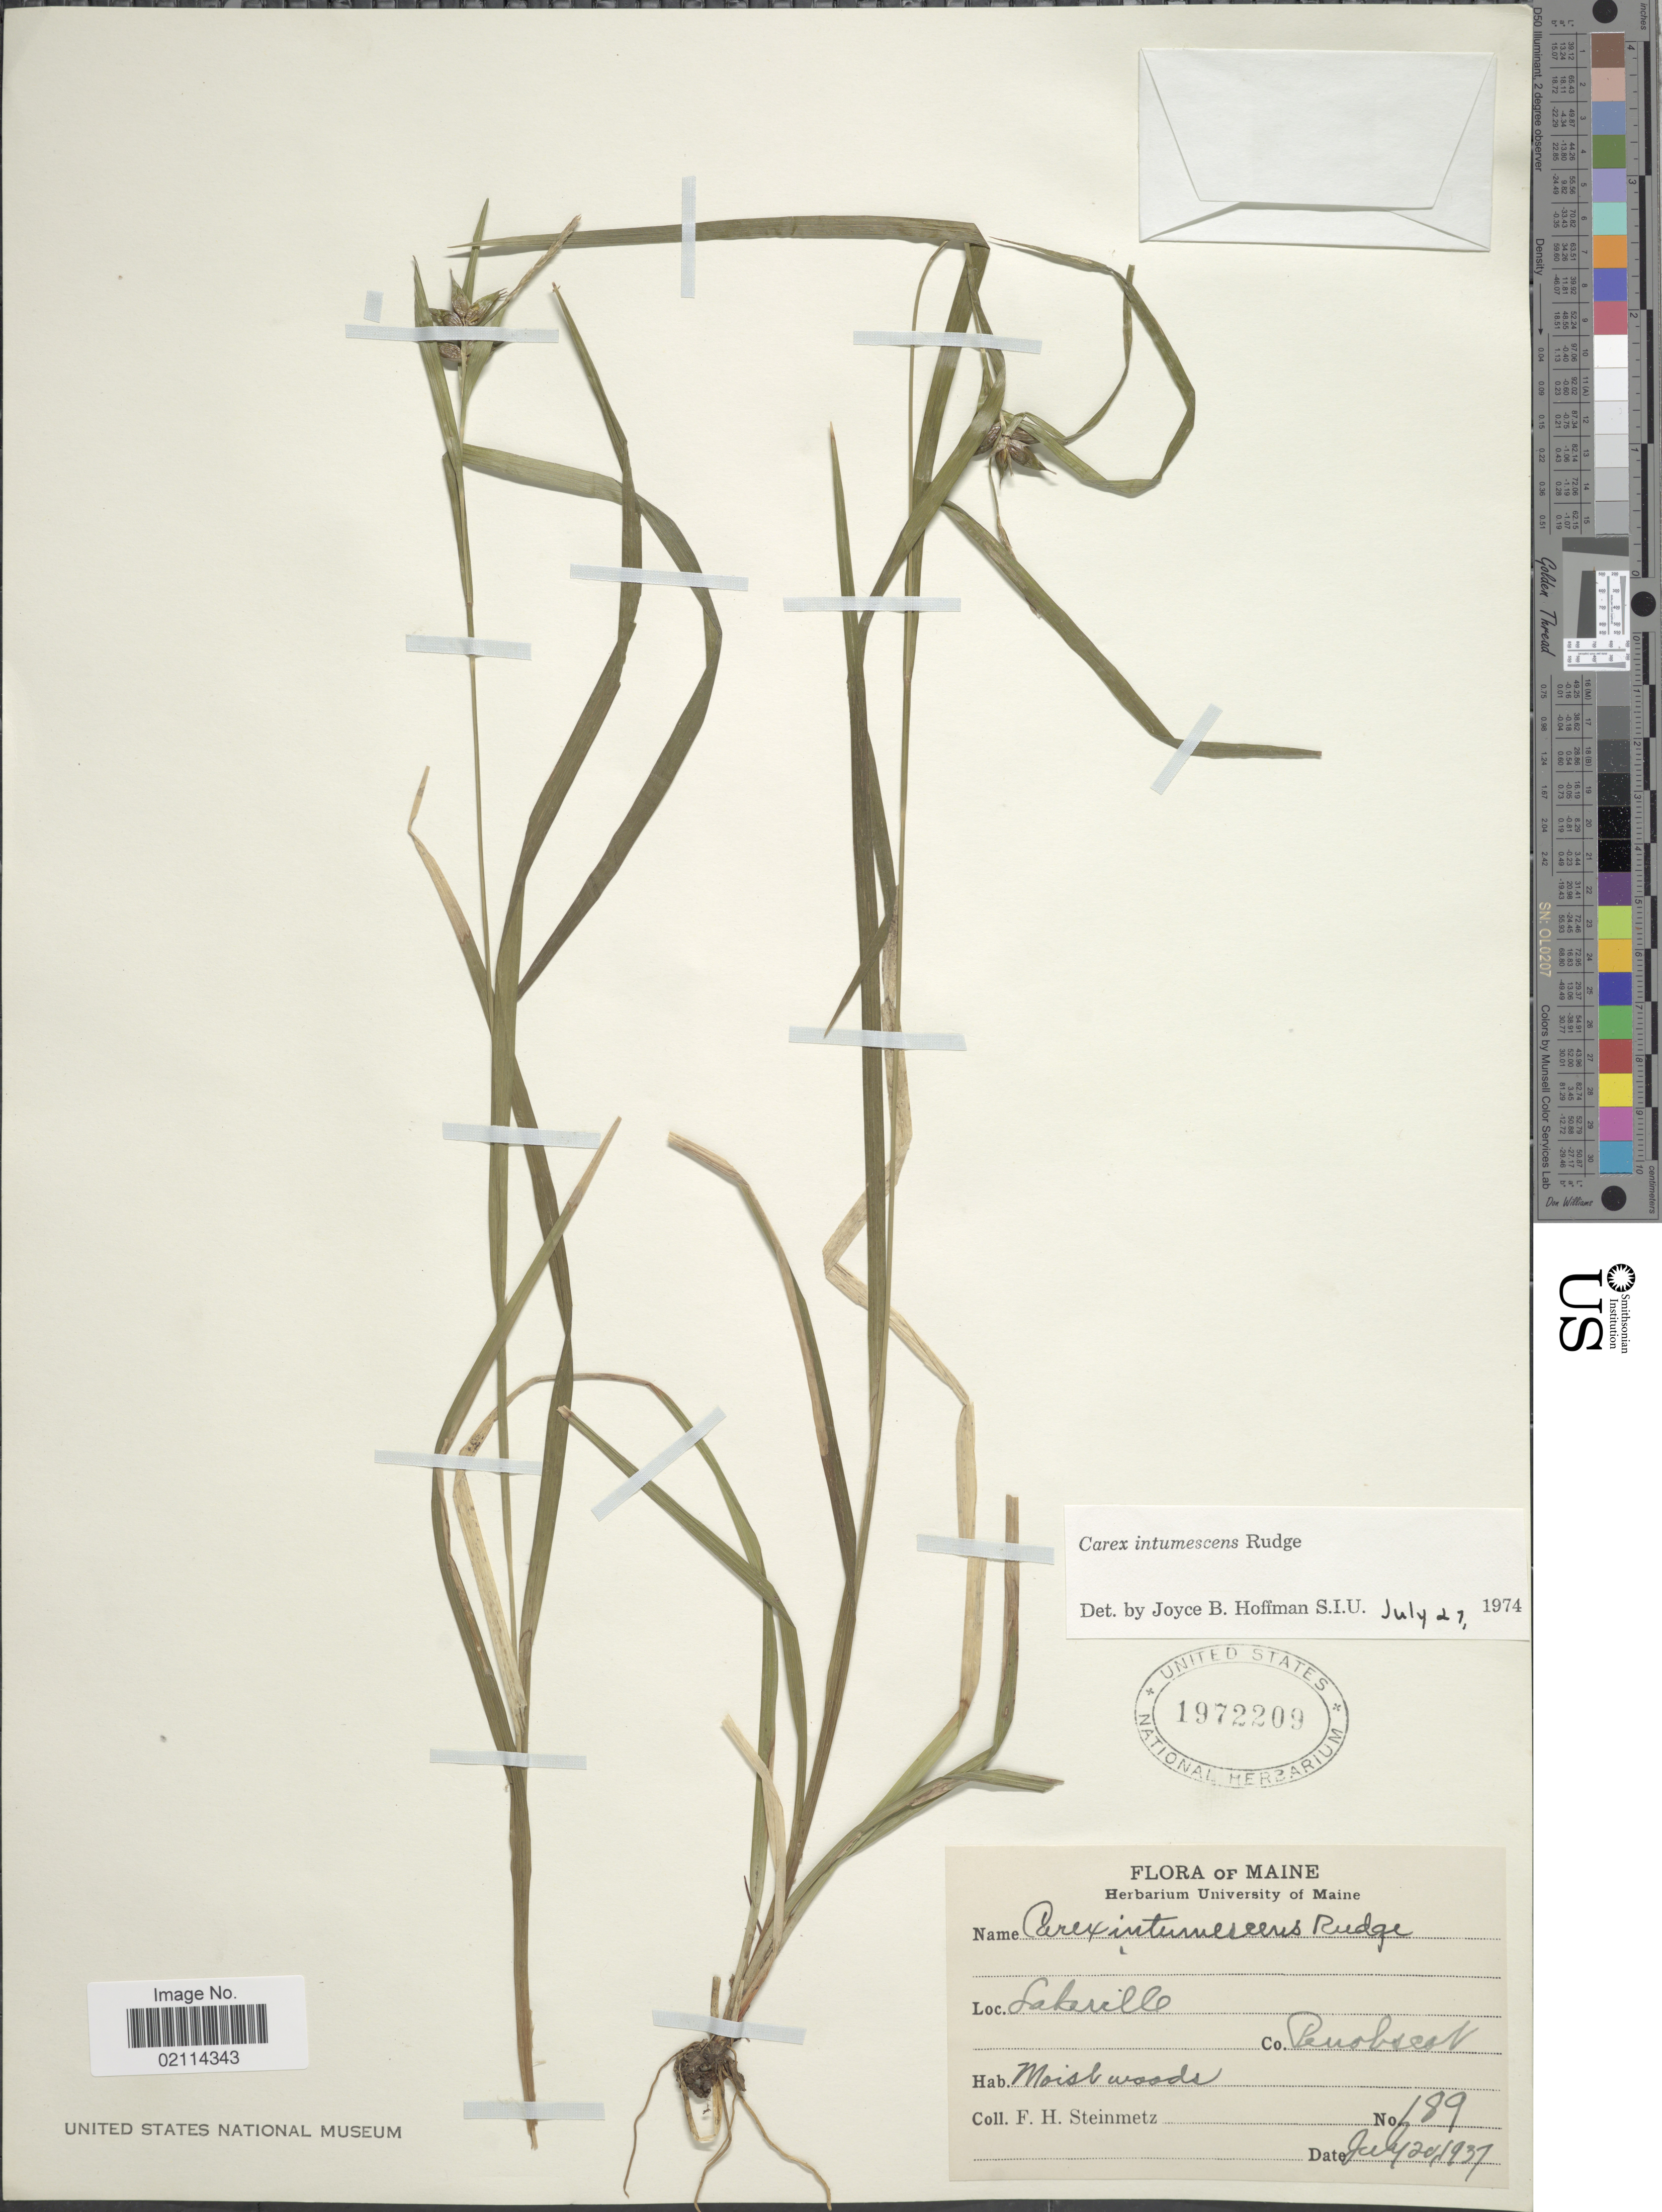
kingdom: Plantae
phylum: Tracheophyta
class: Liliopsida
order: Poales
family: Cyperaceae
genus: Carex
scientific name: Carex intumescens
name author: Rudge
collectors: F. H. Steinmetz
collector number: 189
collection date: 1937-07-20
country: United States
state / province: Maine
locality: Lakeville, Co. Penobscott, moist woods.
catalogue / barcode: US 1972209